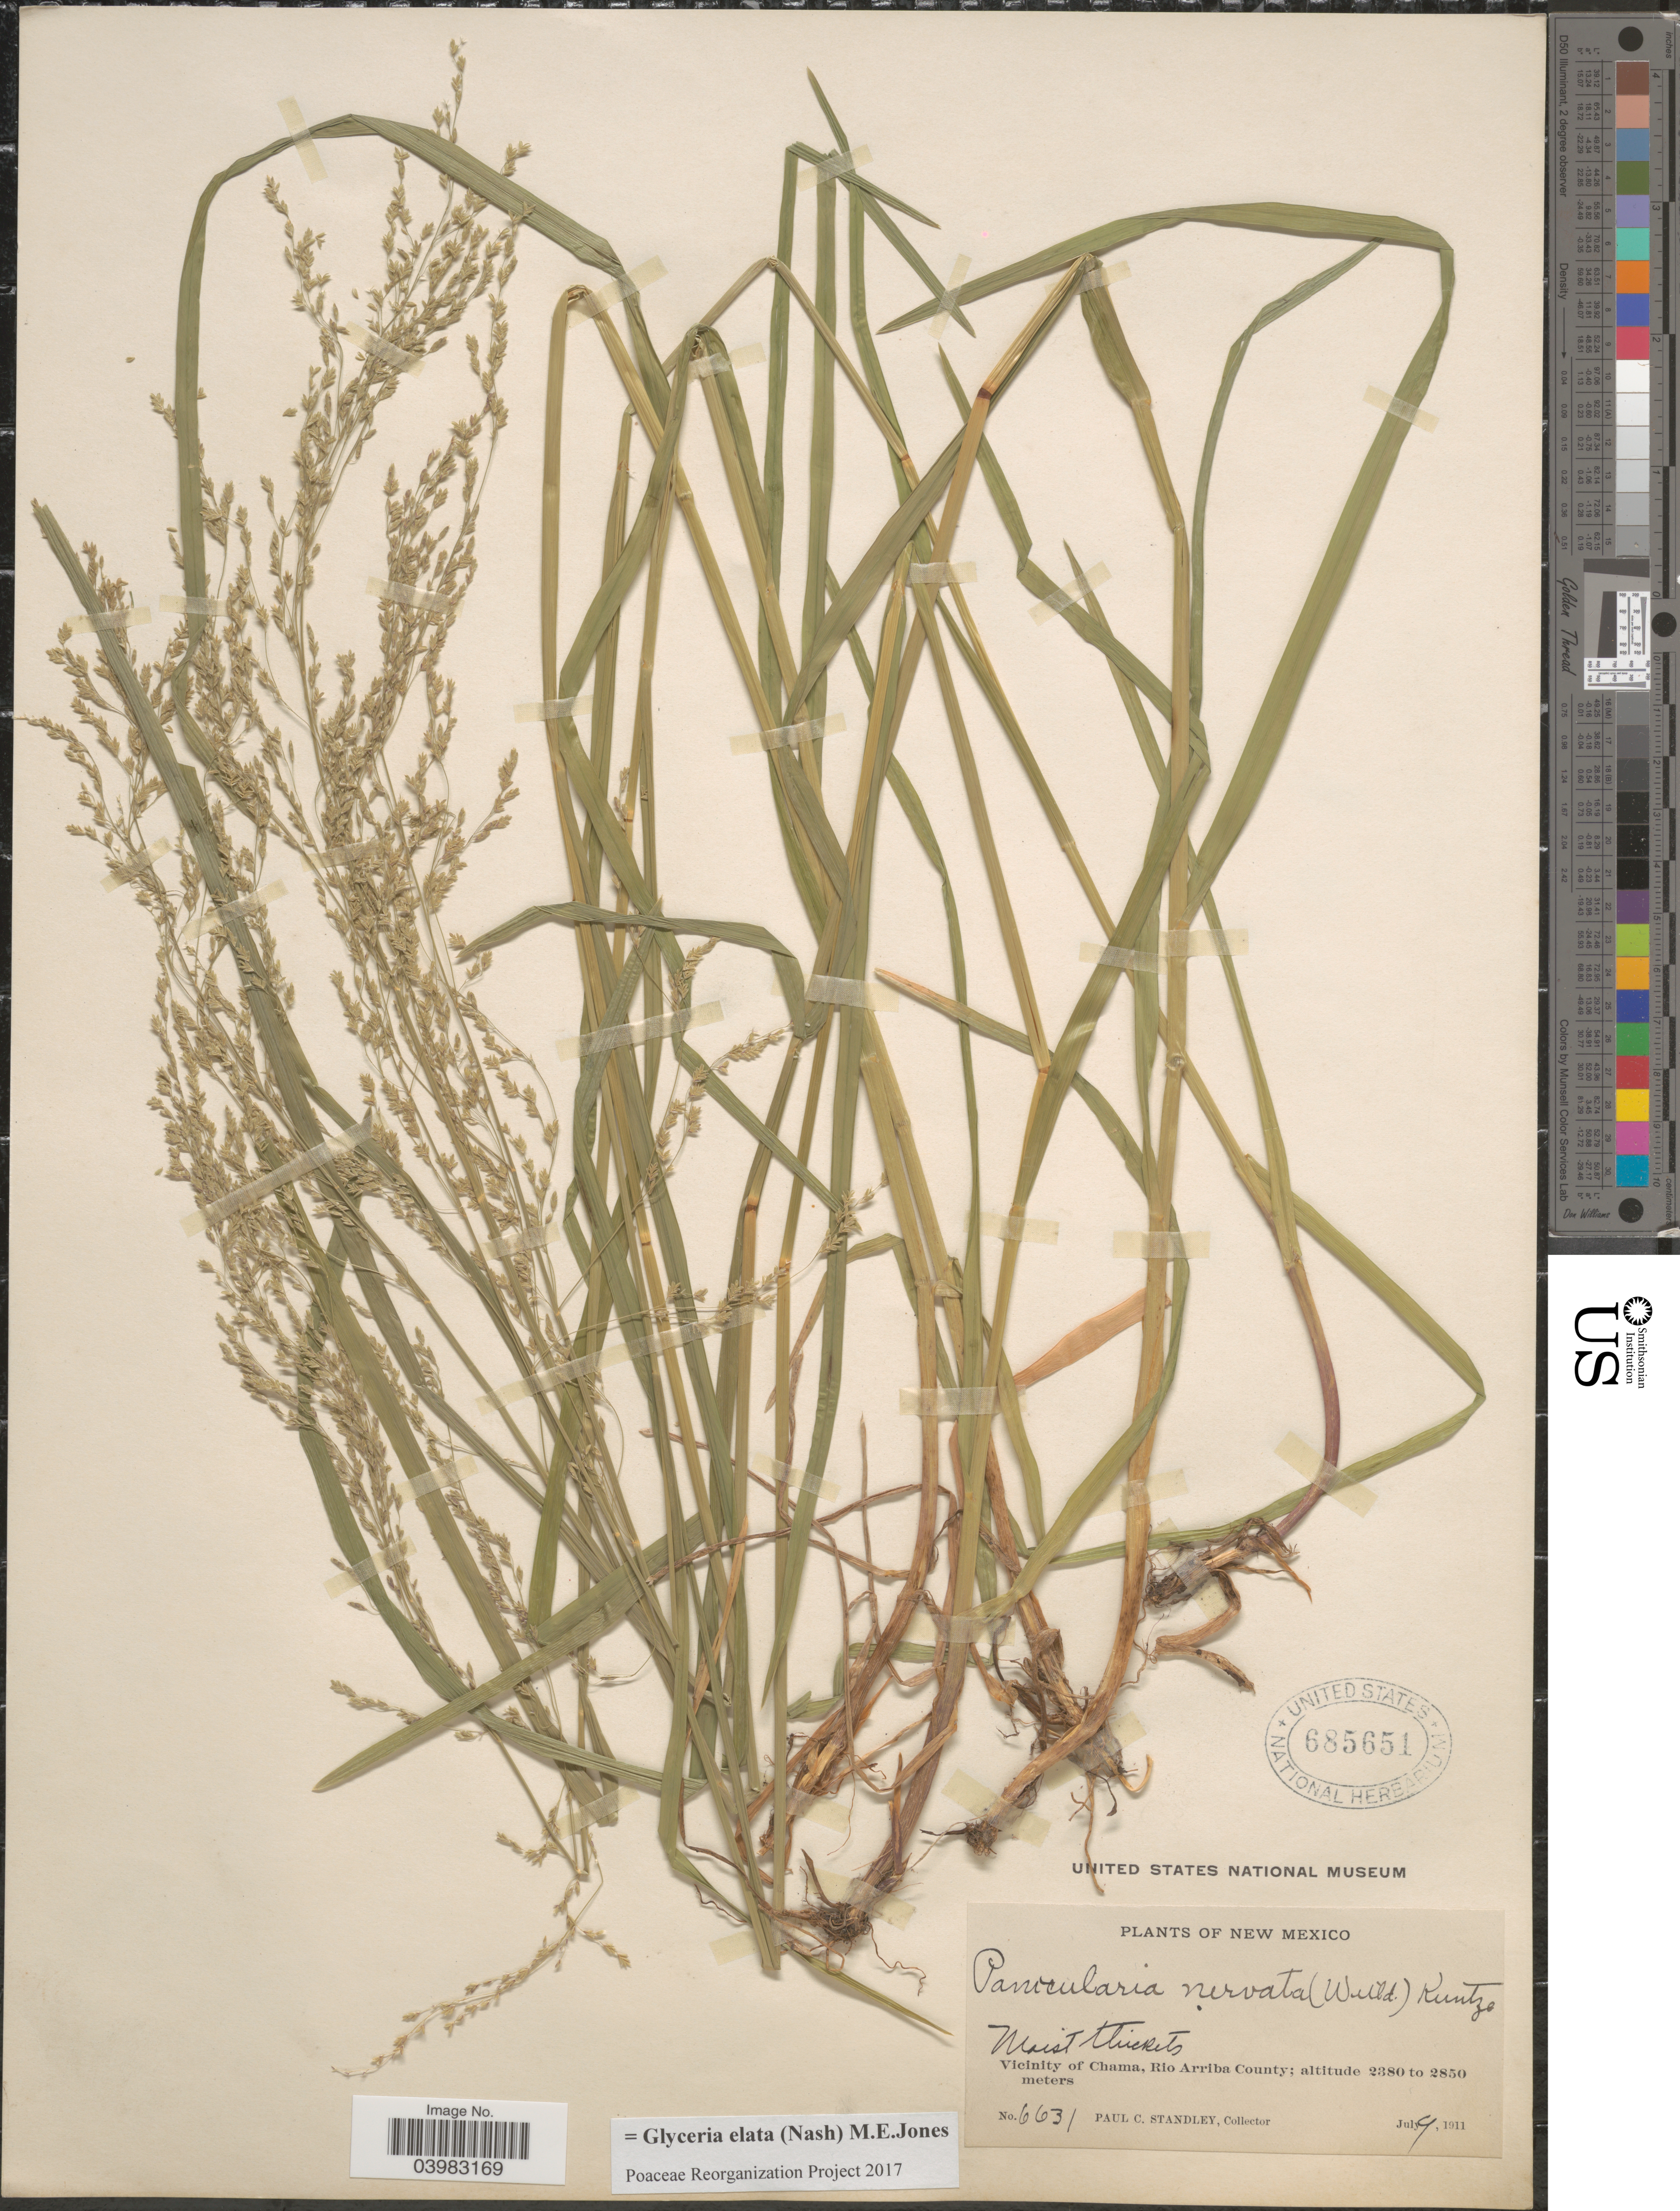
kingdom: Plantae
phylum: Tracheophyta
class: Liliopsida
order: Poales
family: Poaceae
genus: Glyceria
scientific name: Glyceria elata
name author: (Nash) M.E. Jones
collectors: P. C. Standley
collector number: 6631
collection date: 1911-07-09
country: United States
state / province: New Mexico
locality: Vicinity of Chama, Rio Arriba County.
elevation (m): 2380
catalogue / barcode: US 685651